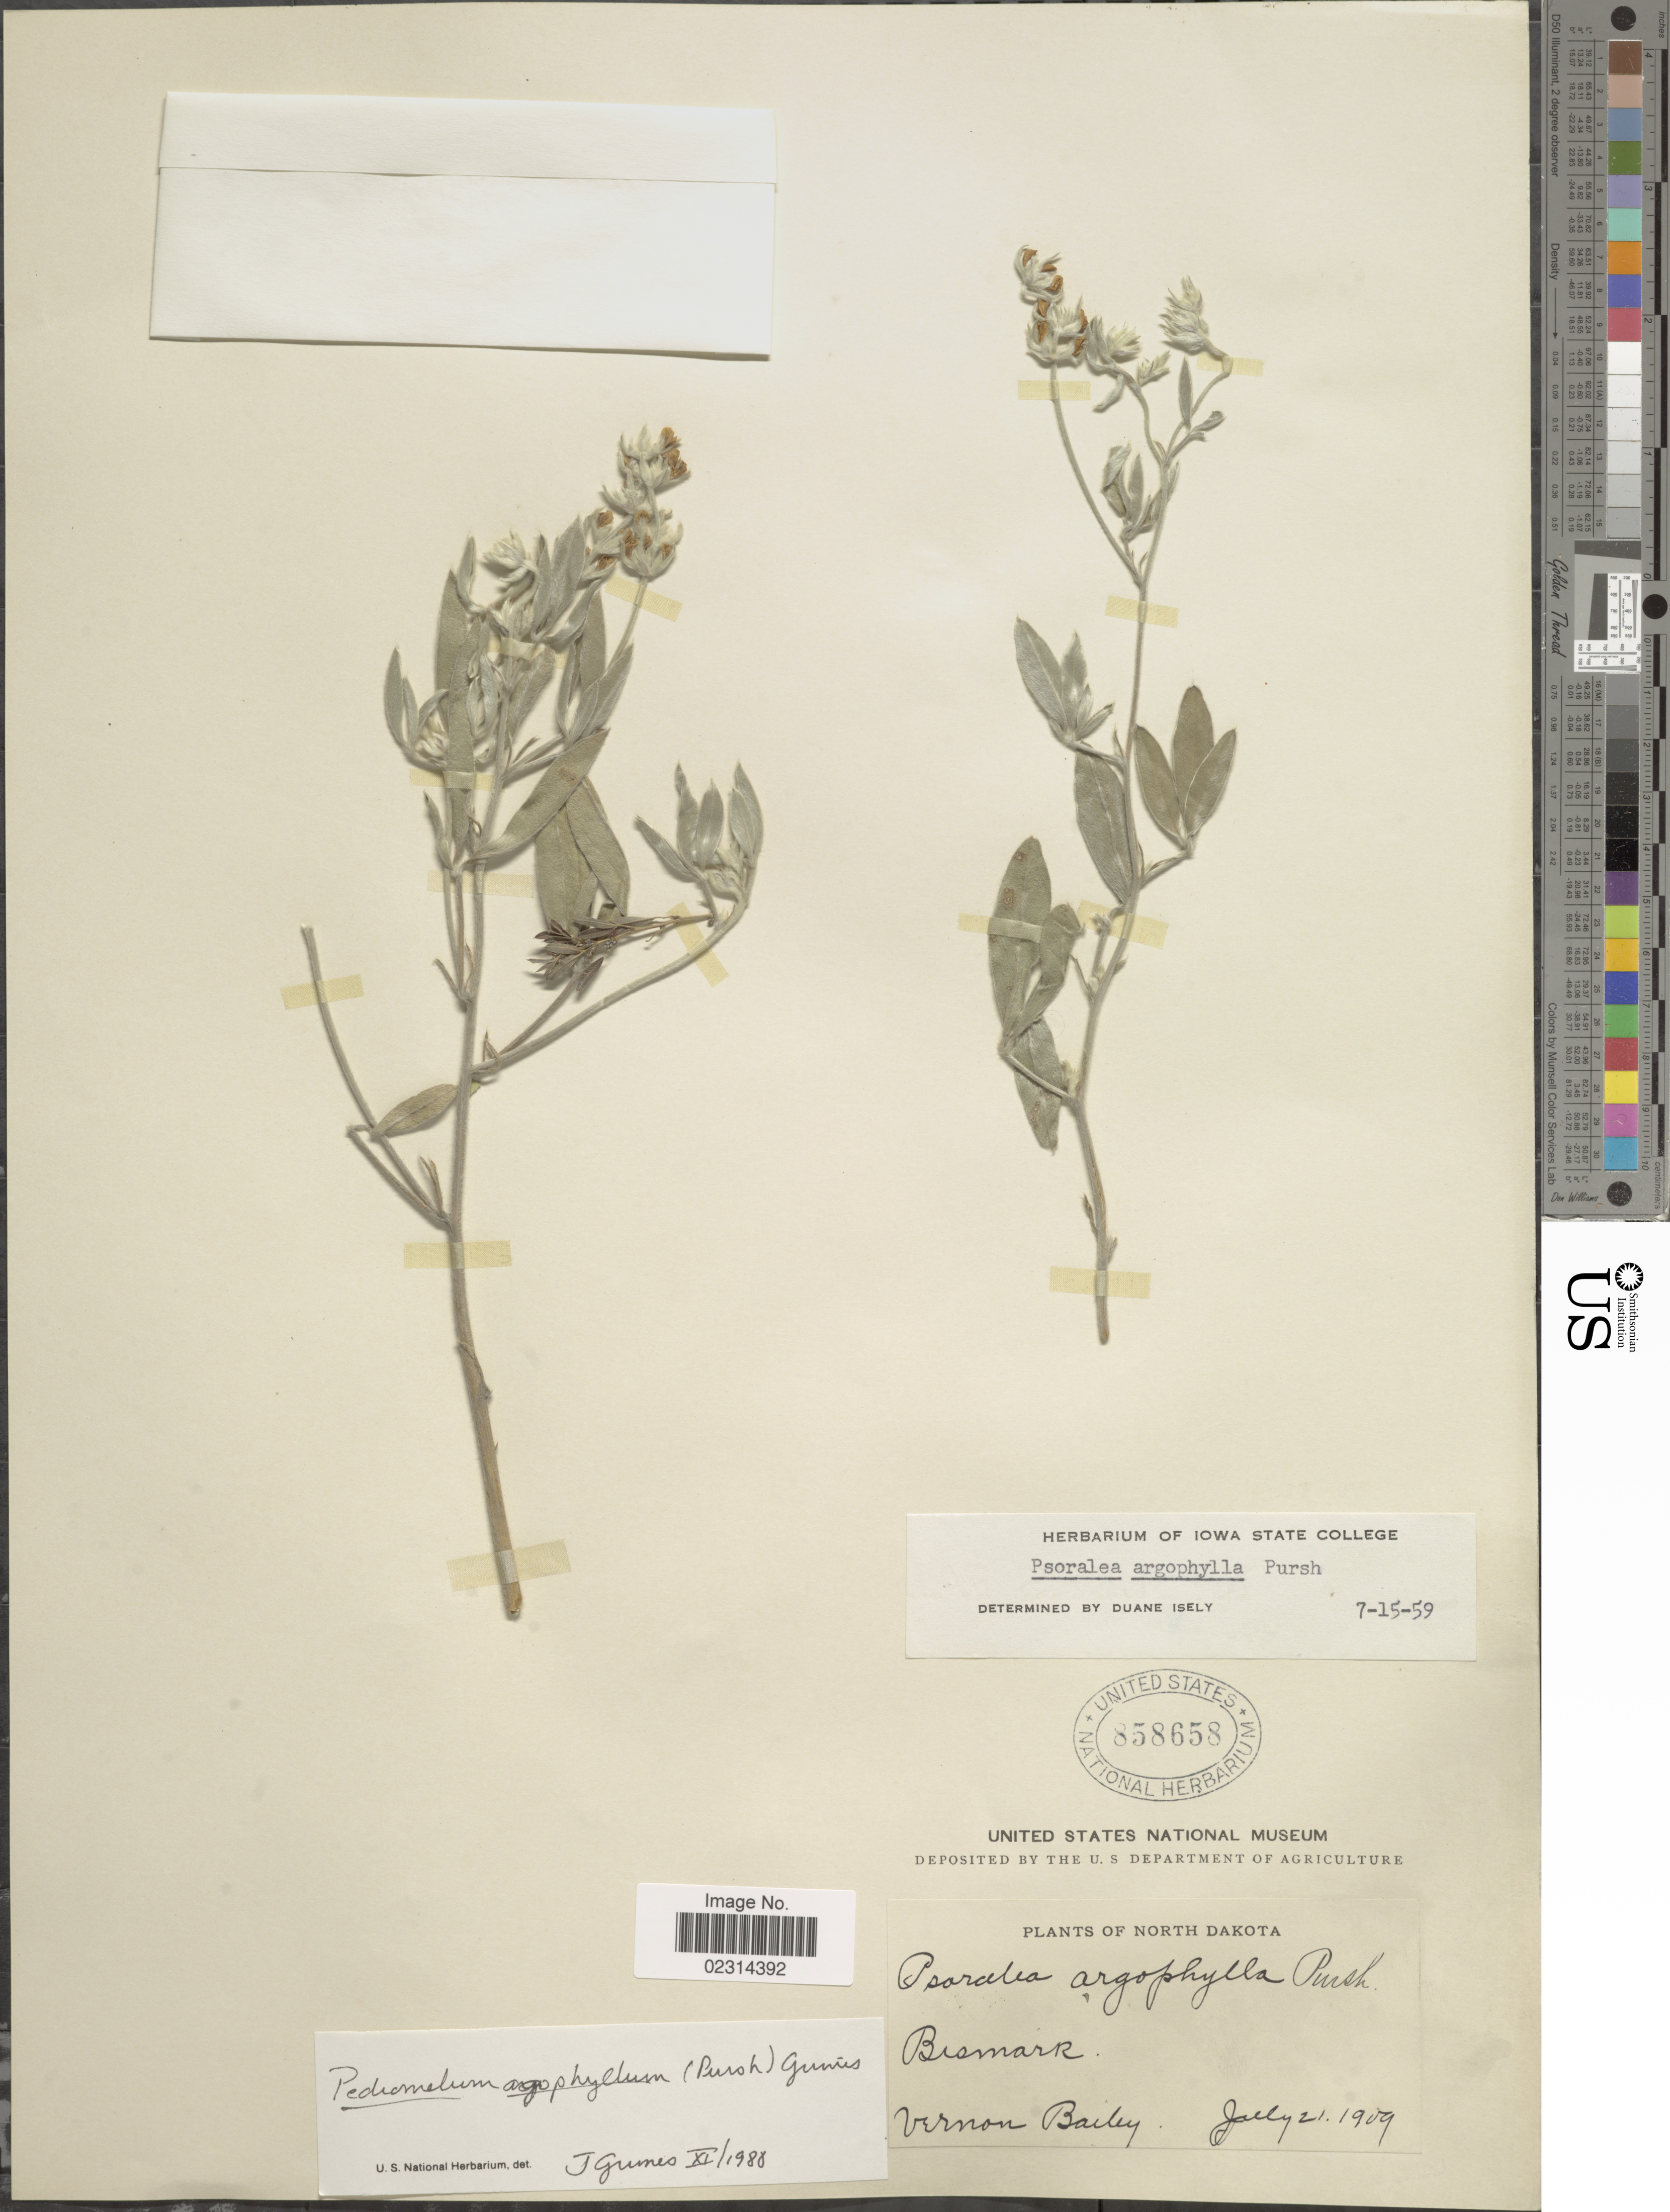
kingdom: Plantae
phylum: Tracheophyta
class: Magnoliopsida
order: Fabales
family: Fabaceae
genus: Pediomelum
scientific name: Pediomelum argophyllum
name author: (Pursh) J.W. Grimes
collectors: V. O. Bailey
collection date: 1909-07-21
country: United States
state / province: North Dakota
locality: Bismark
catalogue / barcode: US 858658